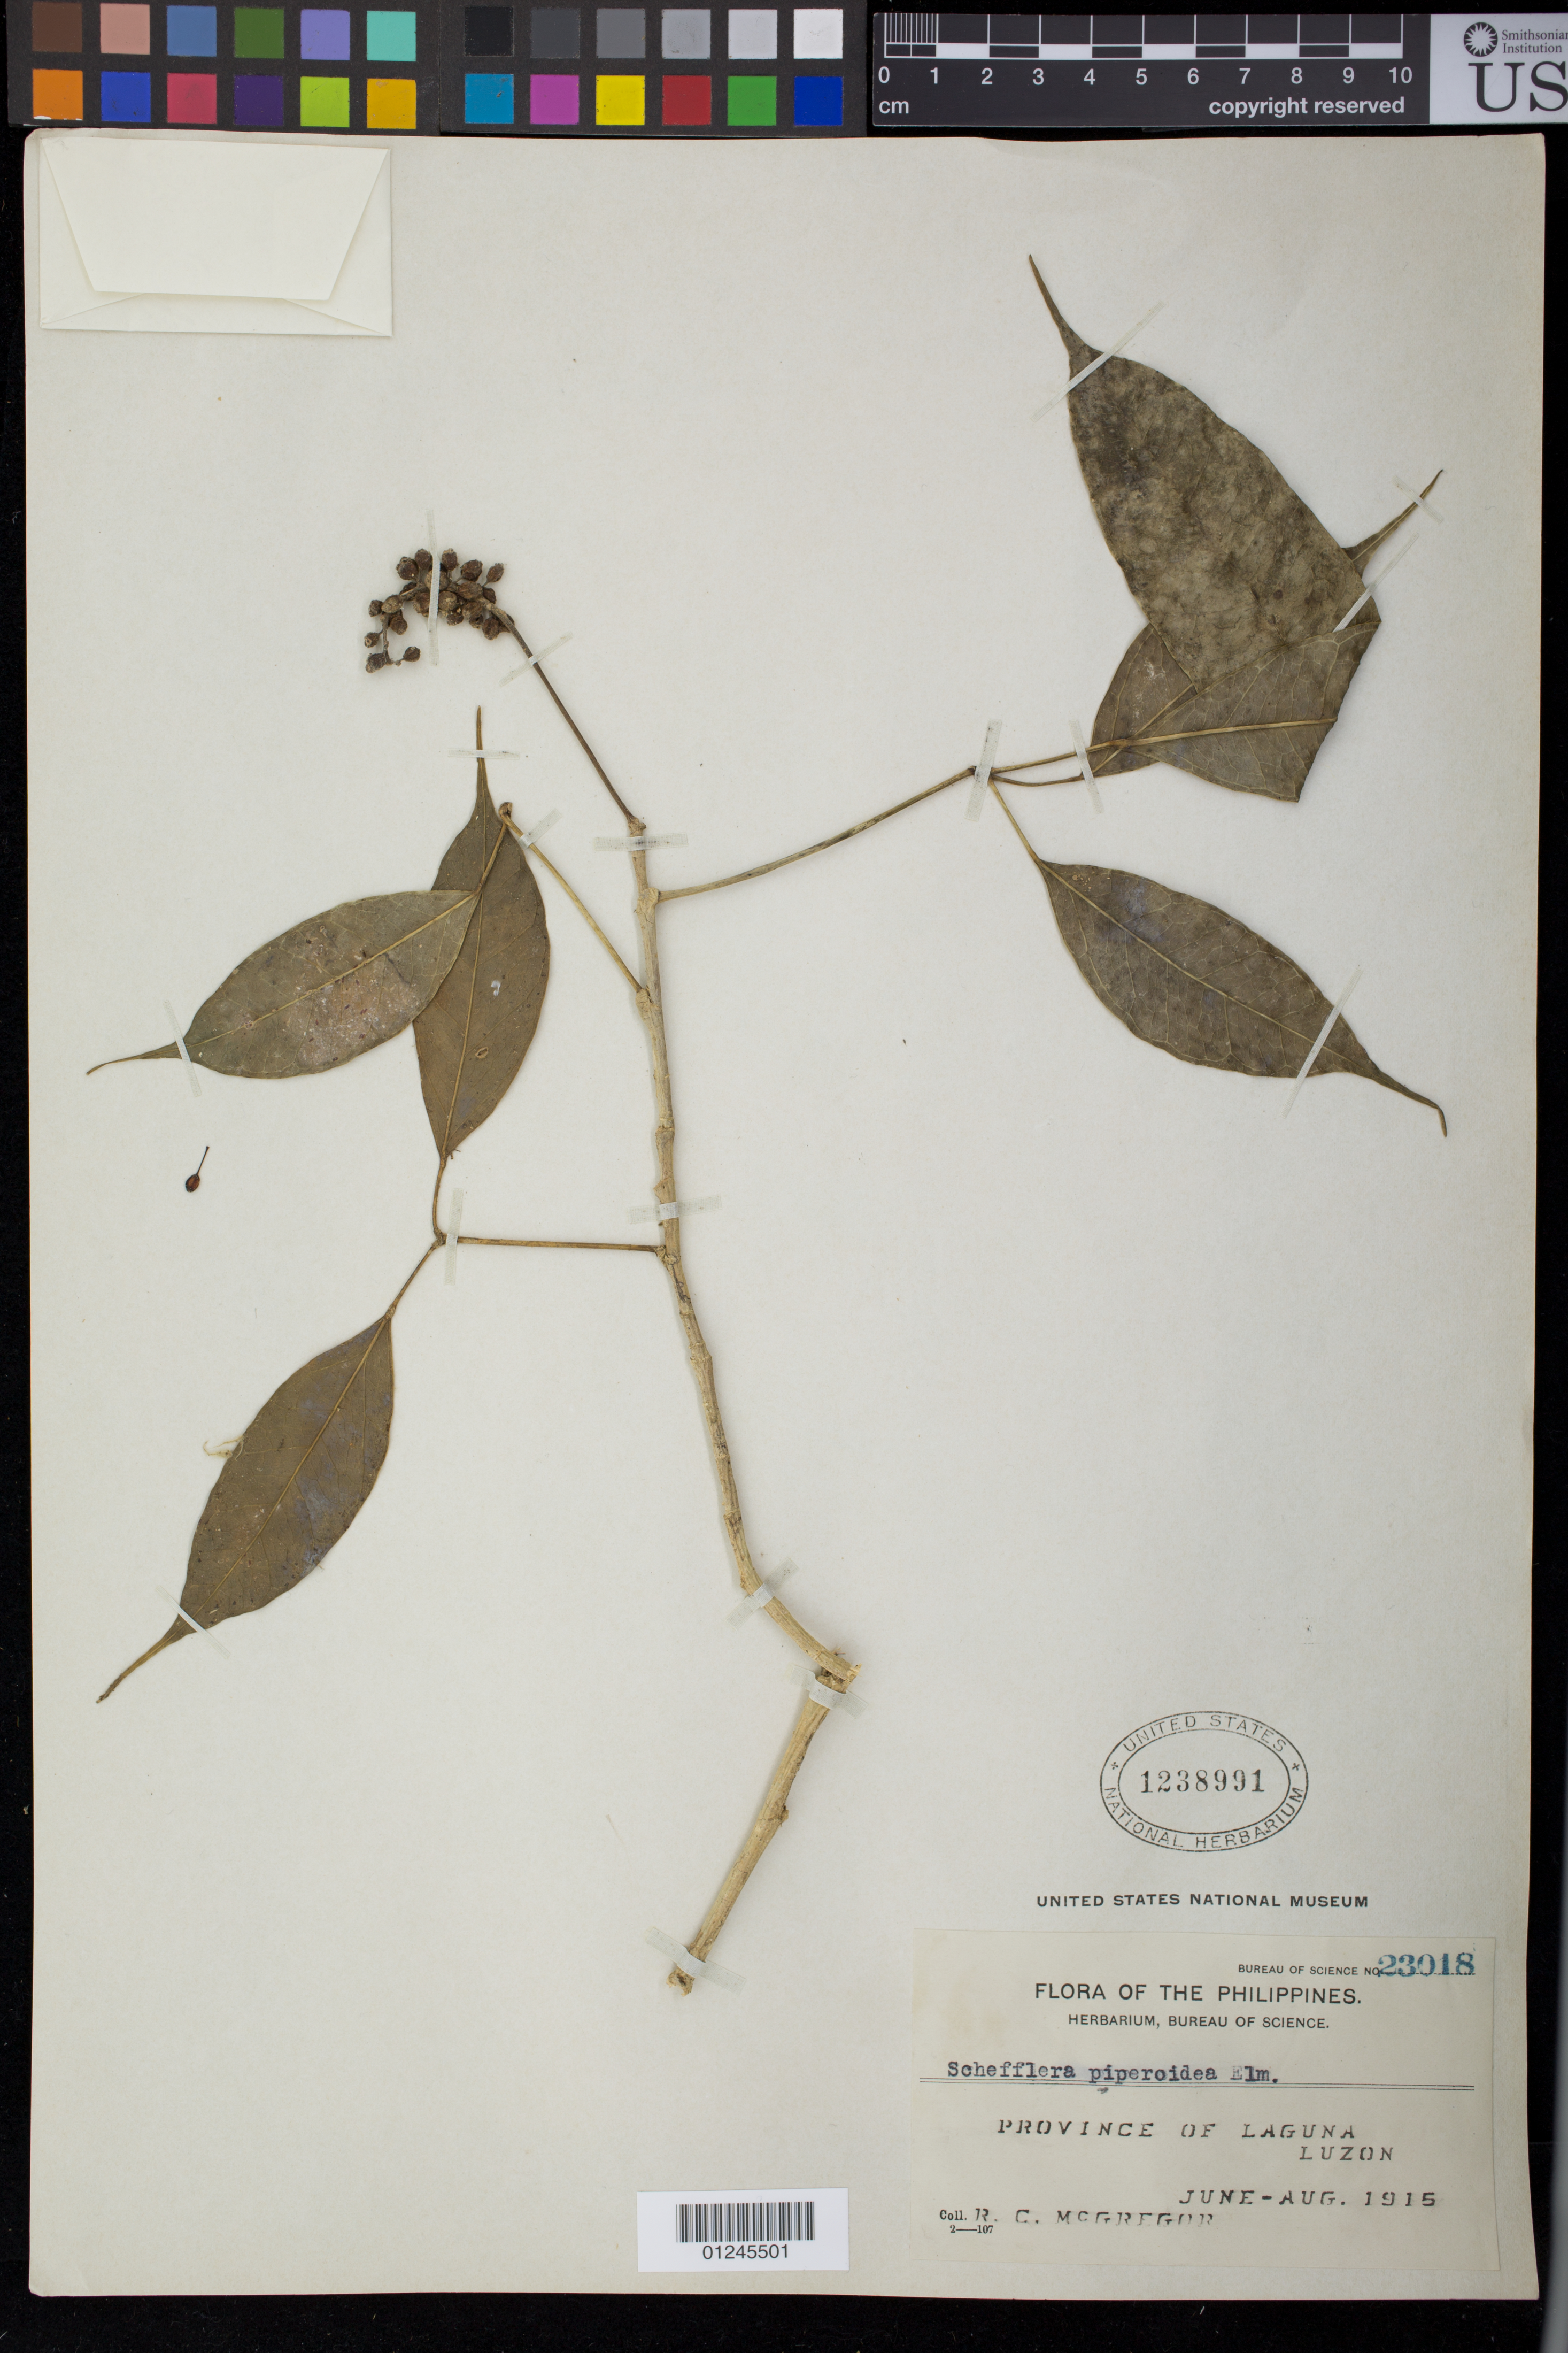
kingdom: Plantae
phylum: Tracheophyta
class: Magnoliopsida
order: Apiales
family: Araliaceae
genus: Schefflera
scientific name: Schefflera piperoides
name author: Merr.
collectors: R. C. McGregor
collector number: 23018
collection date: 1915-06/1915-08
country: Philippines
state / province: Calabarzon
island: Luzon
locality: Province of Laguna, Luzon.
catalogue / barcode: US 1238991